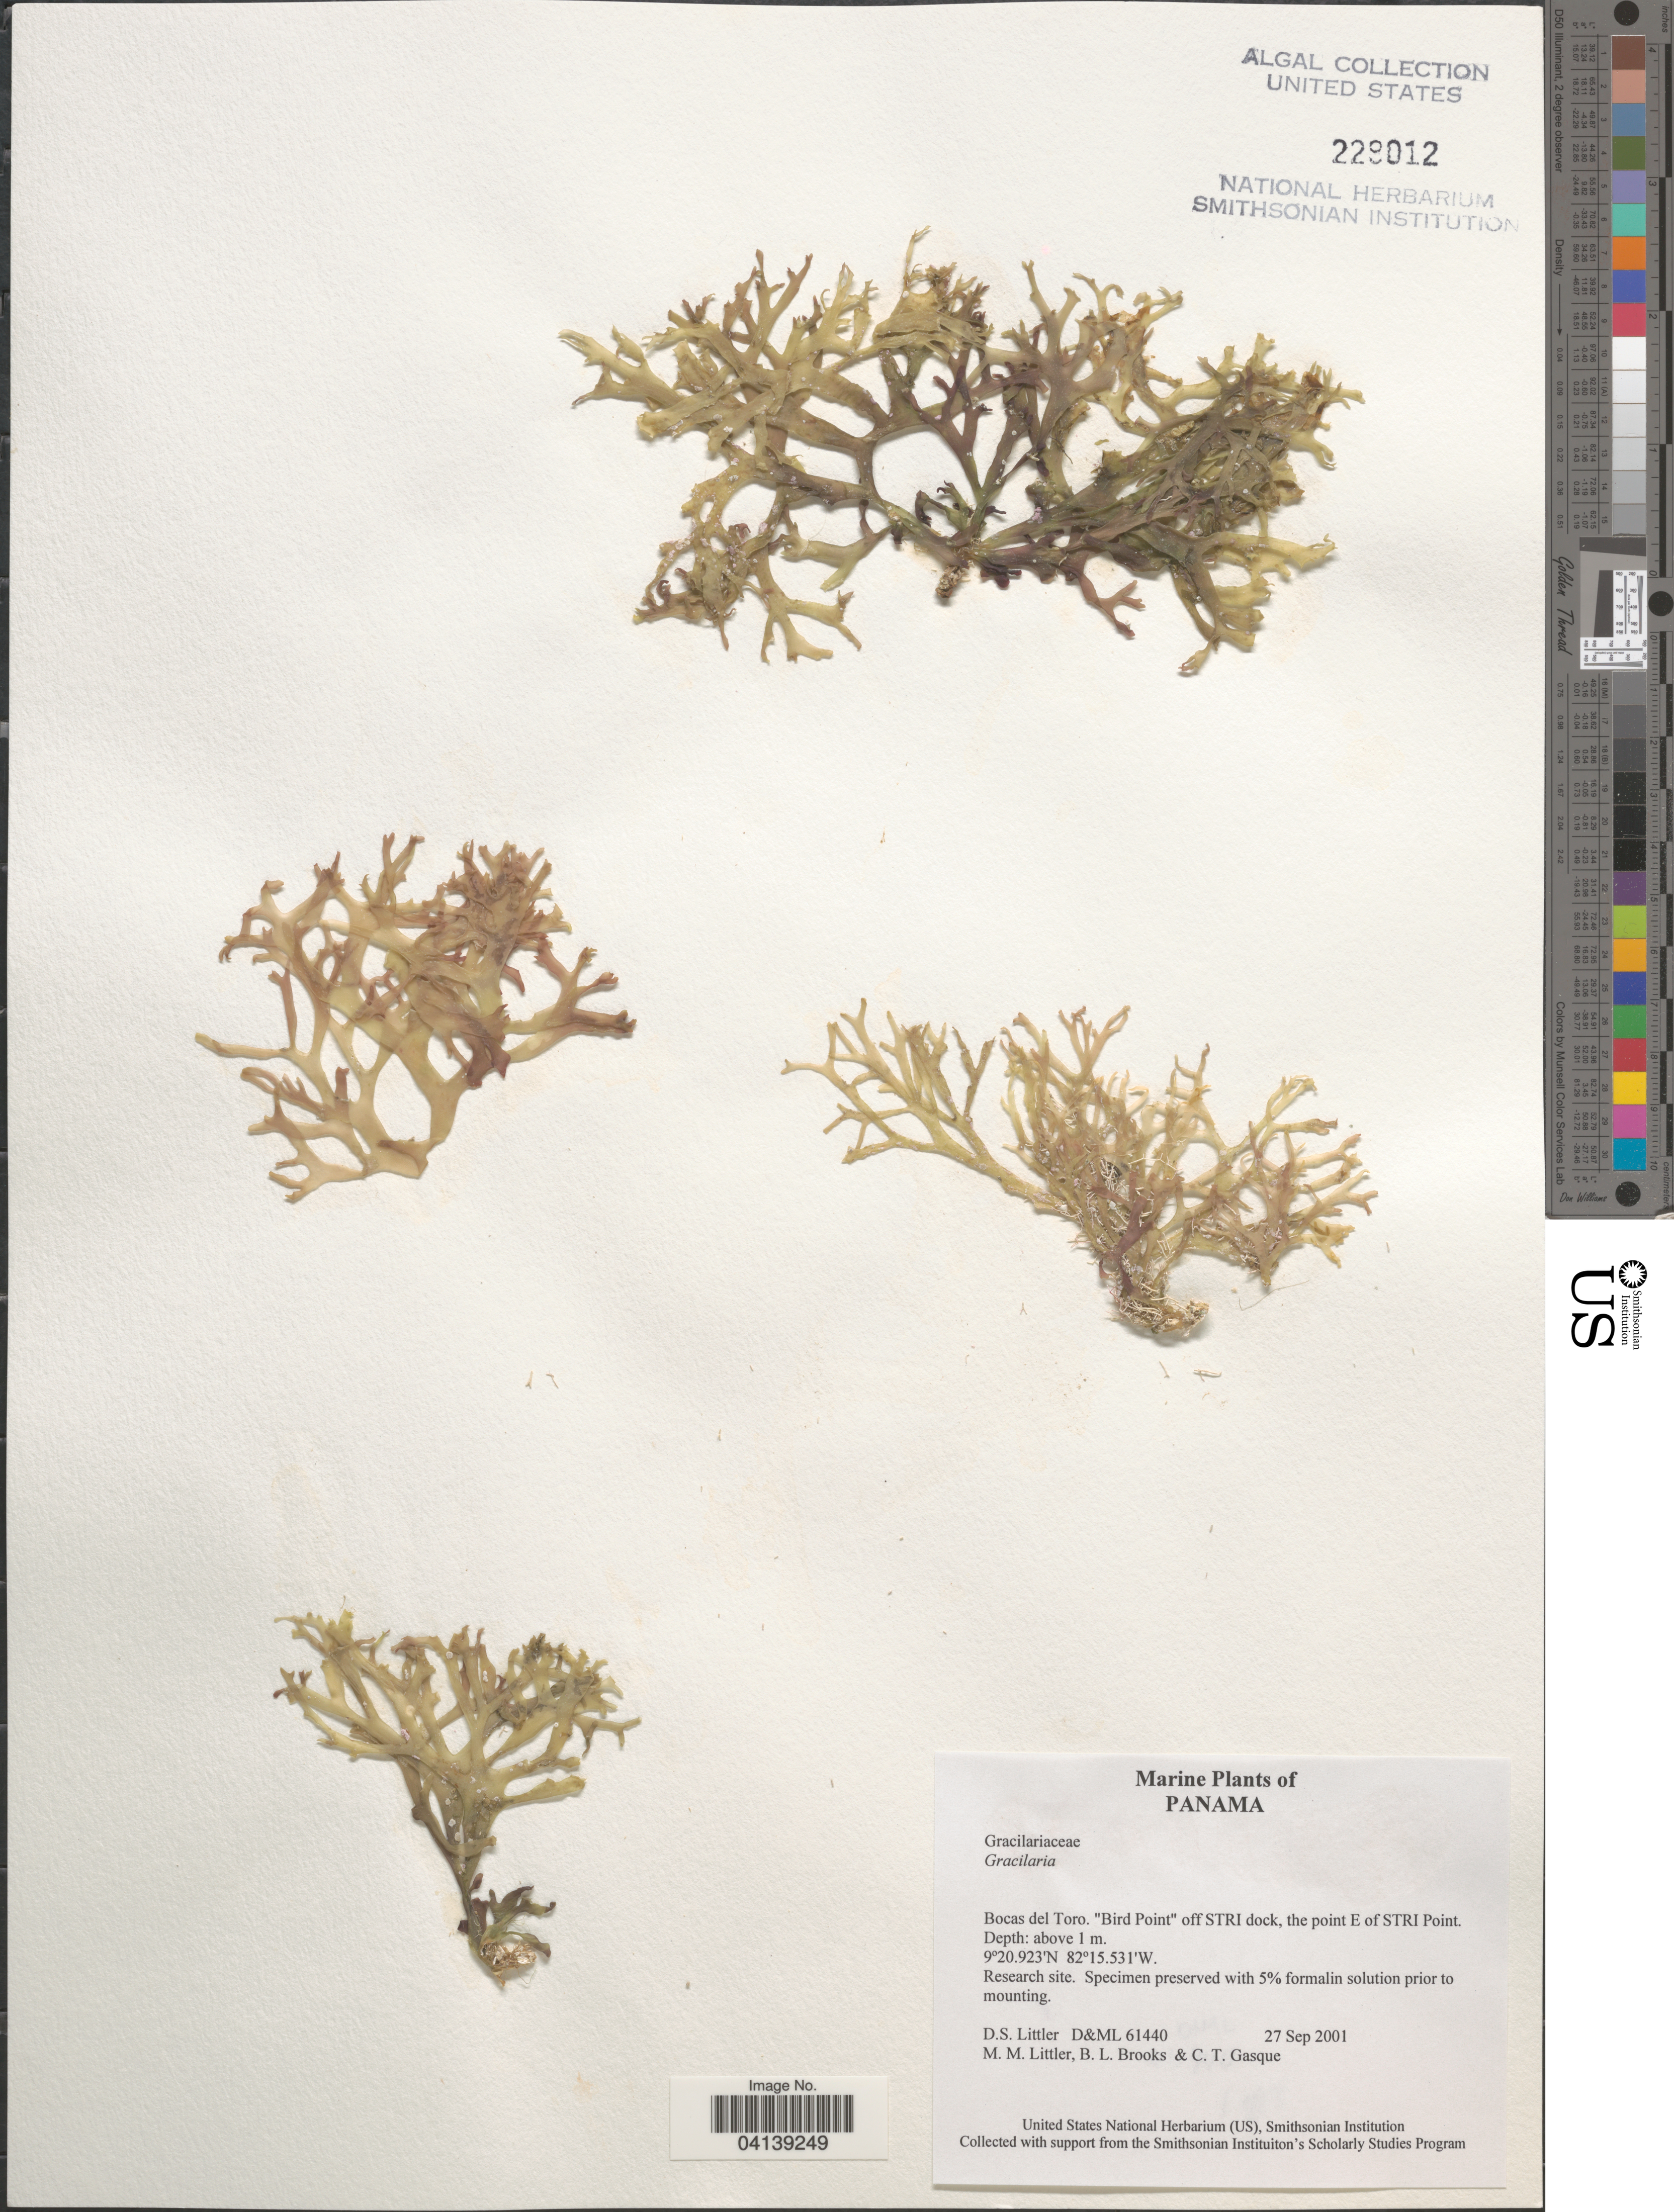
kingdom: Plantae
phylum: Rhodophyta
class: Florideophyceae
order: Gracilariales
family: Gracilariaceae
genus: Gracilaria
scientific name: Gracilaria sp.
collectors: D. S. Littler, B. Brooks & C. Gasque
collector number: D&ML61440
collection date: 2001-09-27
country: Panama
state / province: Bocas del Toro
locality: Bird Point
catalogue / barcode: US 229012